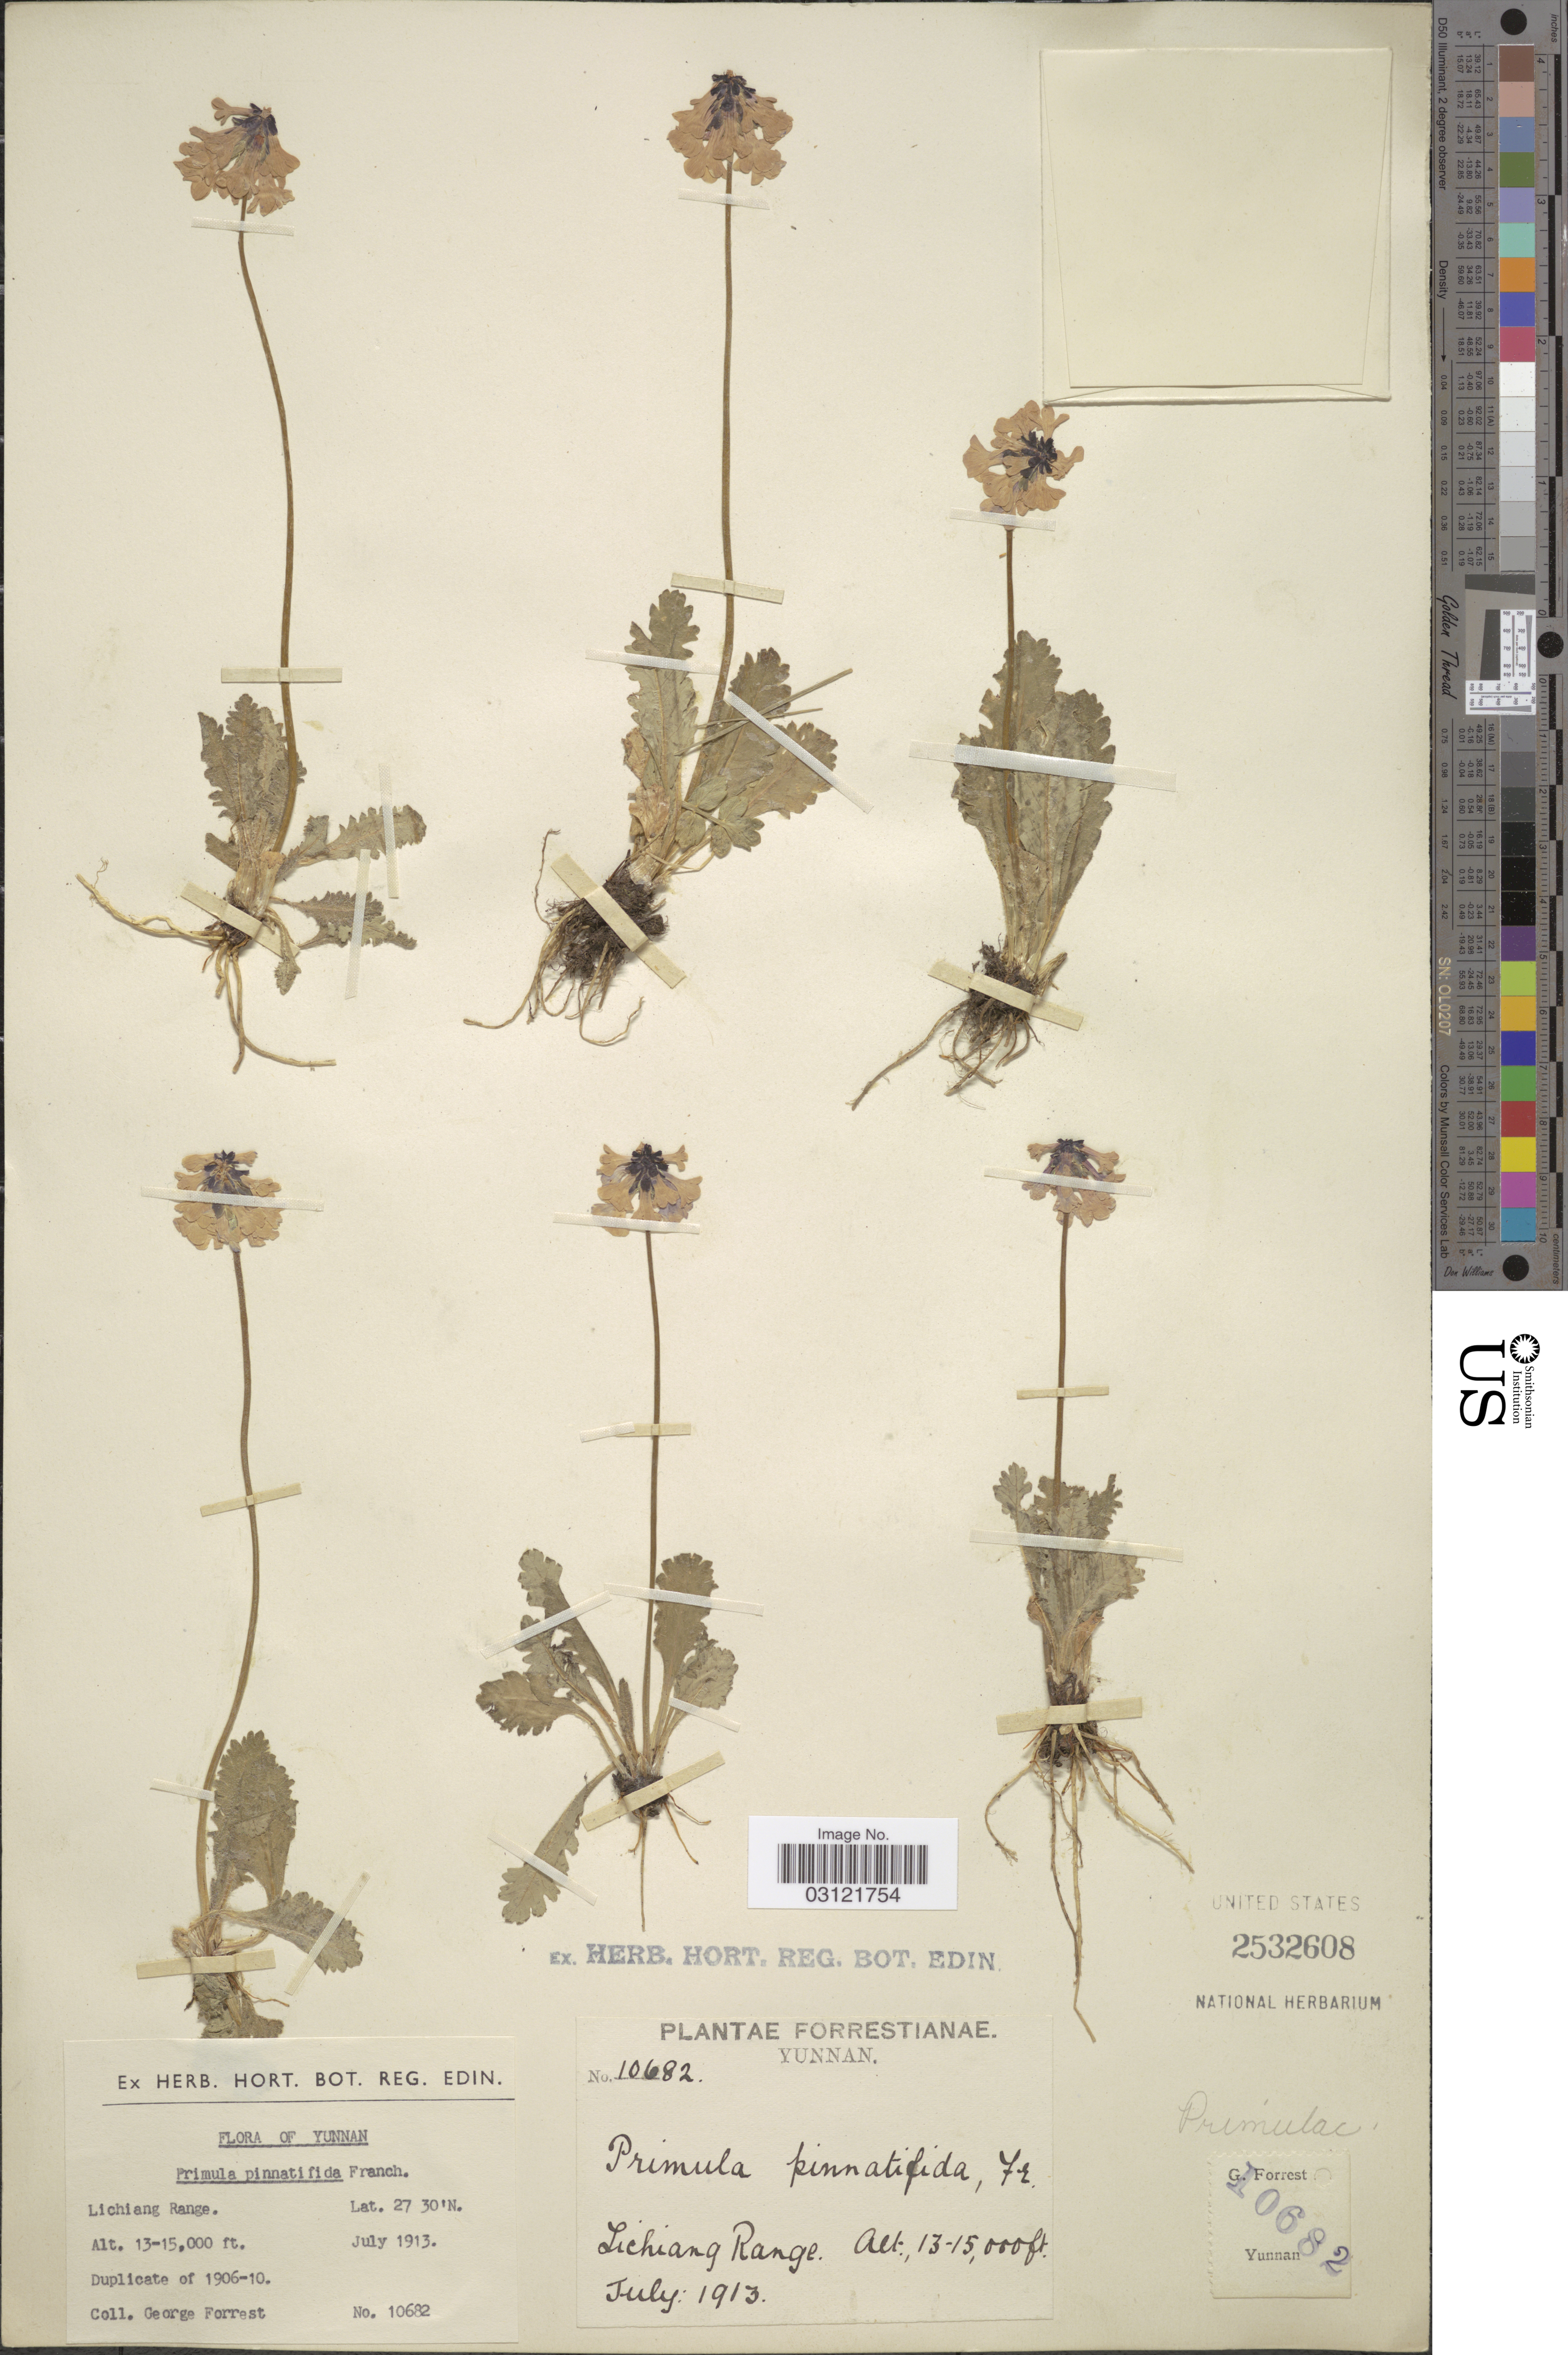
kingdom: Plantae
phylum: Tracheophyta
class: Magnoliopsida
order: Ericales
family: Primulaceae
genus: Primula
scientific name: Primula pinnatifida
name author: Franch.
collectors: G. Forrest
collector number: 10682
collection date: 1913-07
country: China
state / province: Yunnan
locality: Lichiang Range.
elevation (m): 3962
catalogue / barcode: US 2532608